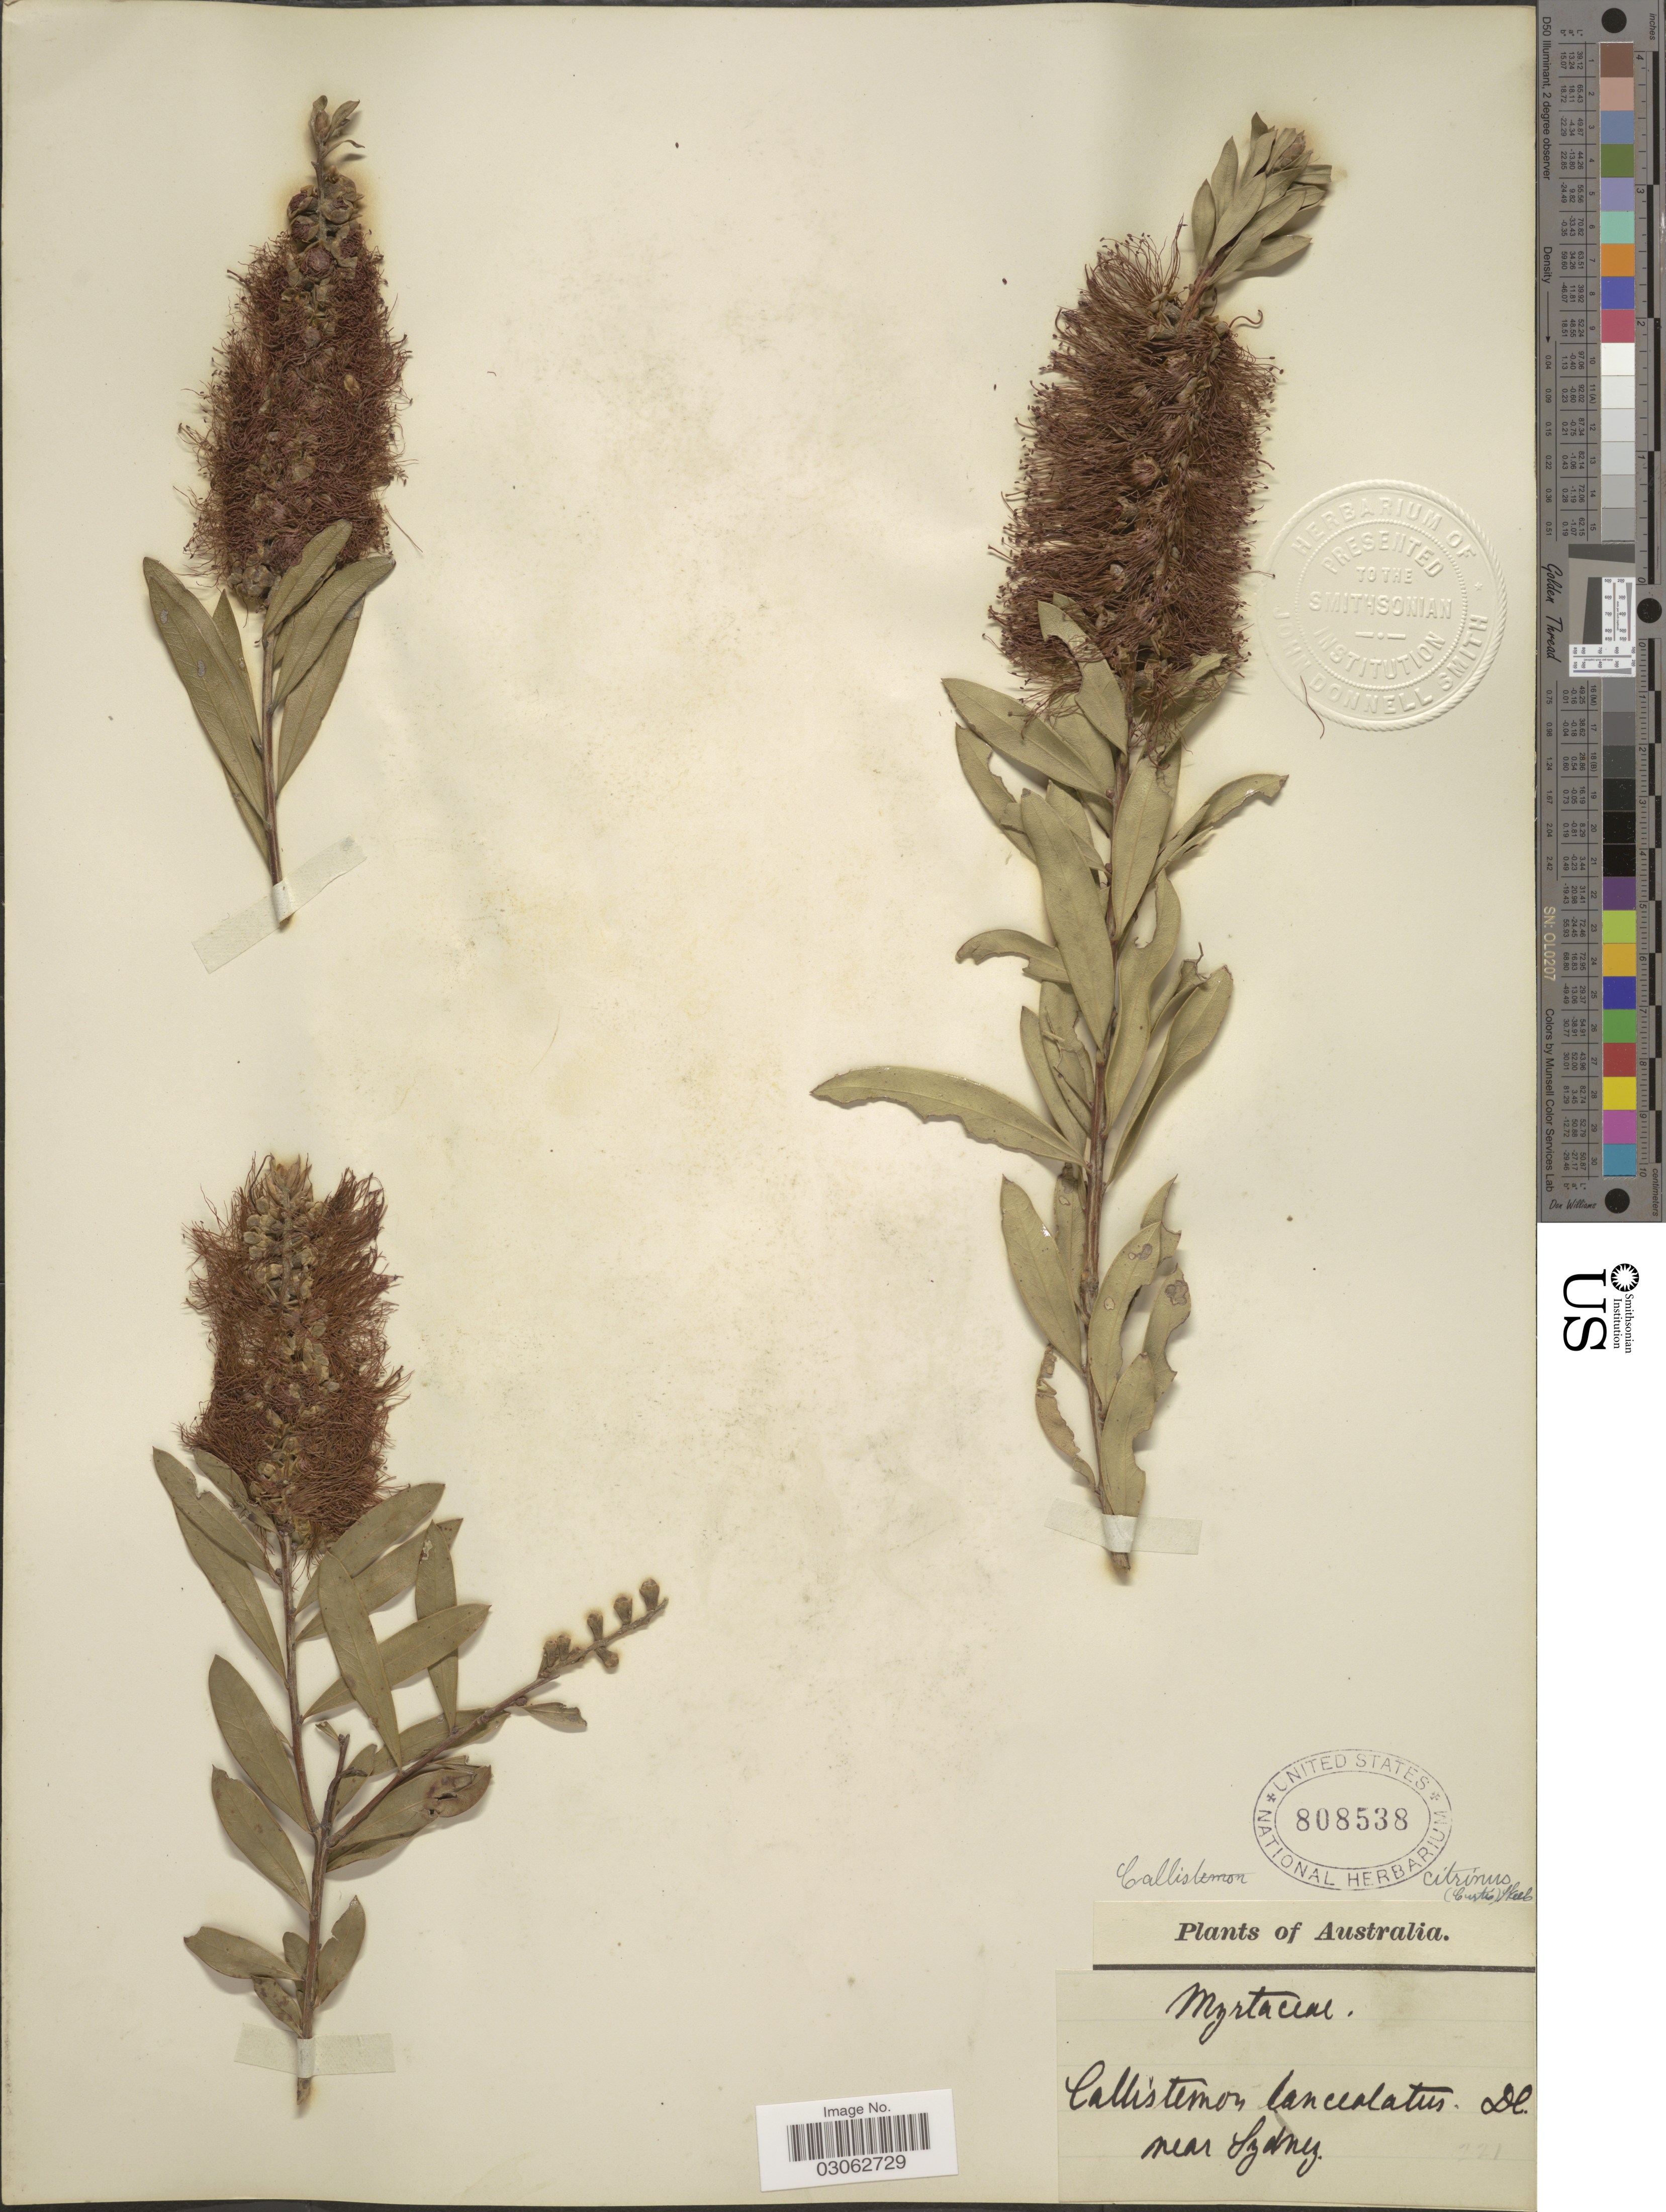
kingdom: Plantae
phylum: Tracheophyta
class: Magnoliopsida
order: Myrtales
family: Myrtaceae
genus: Callistemon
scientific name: Callistemon citrinus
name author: (Curtis) Skeels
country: Australia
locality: Near Sydney.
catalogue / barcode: US 808538